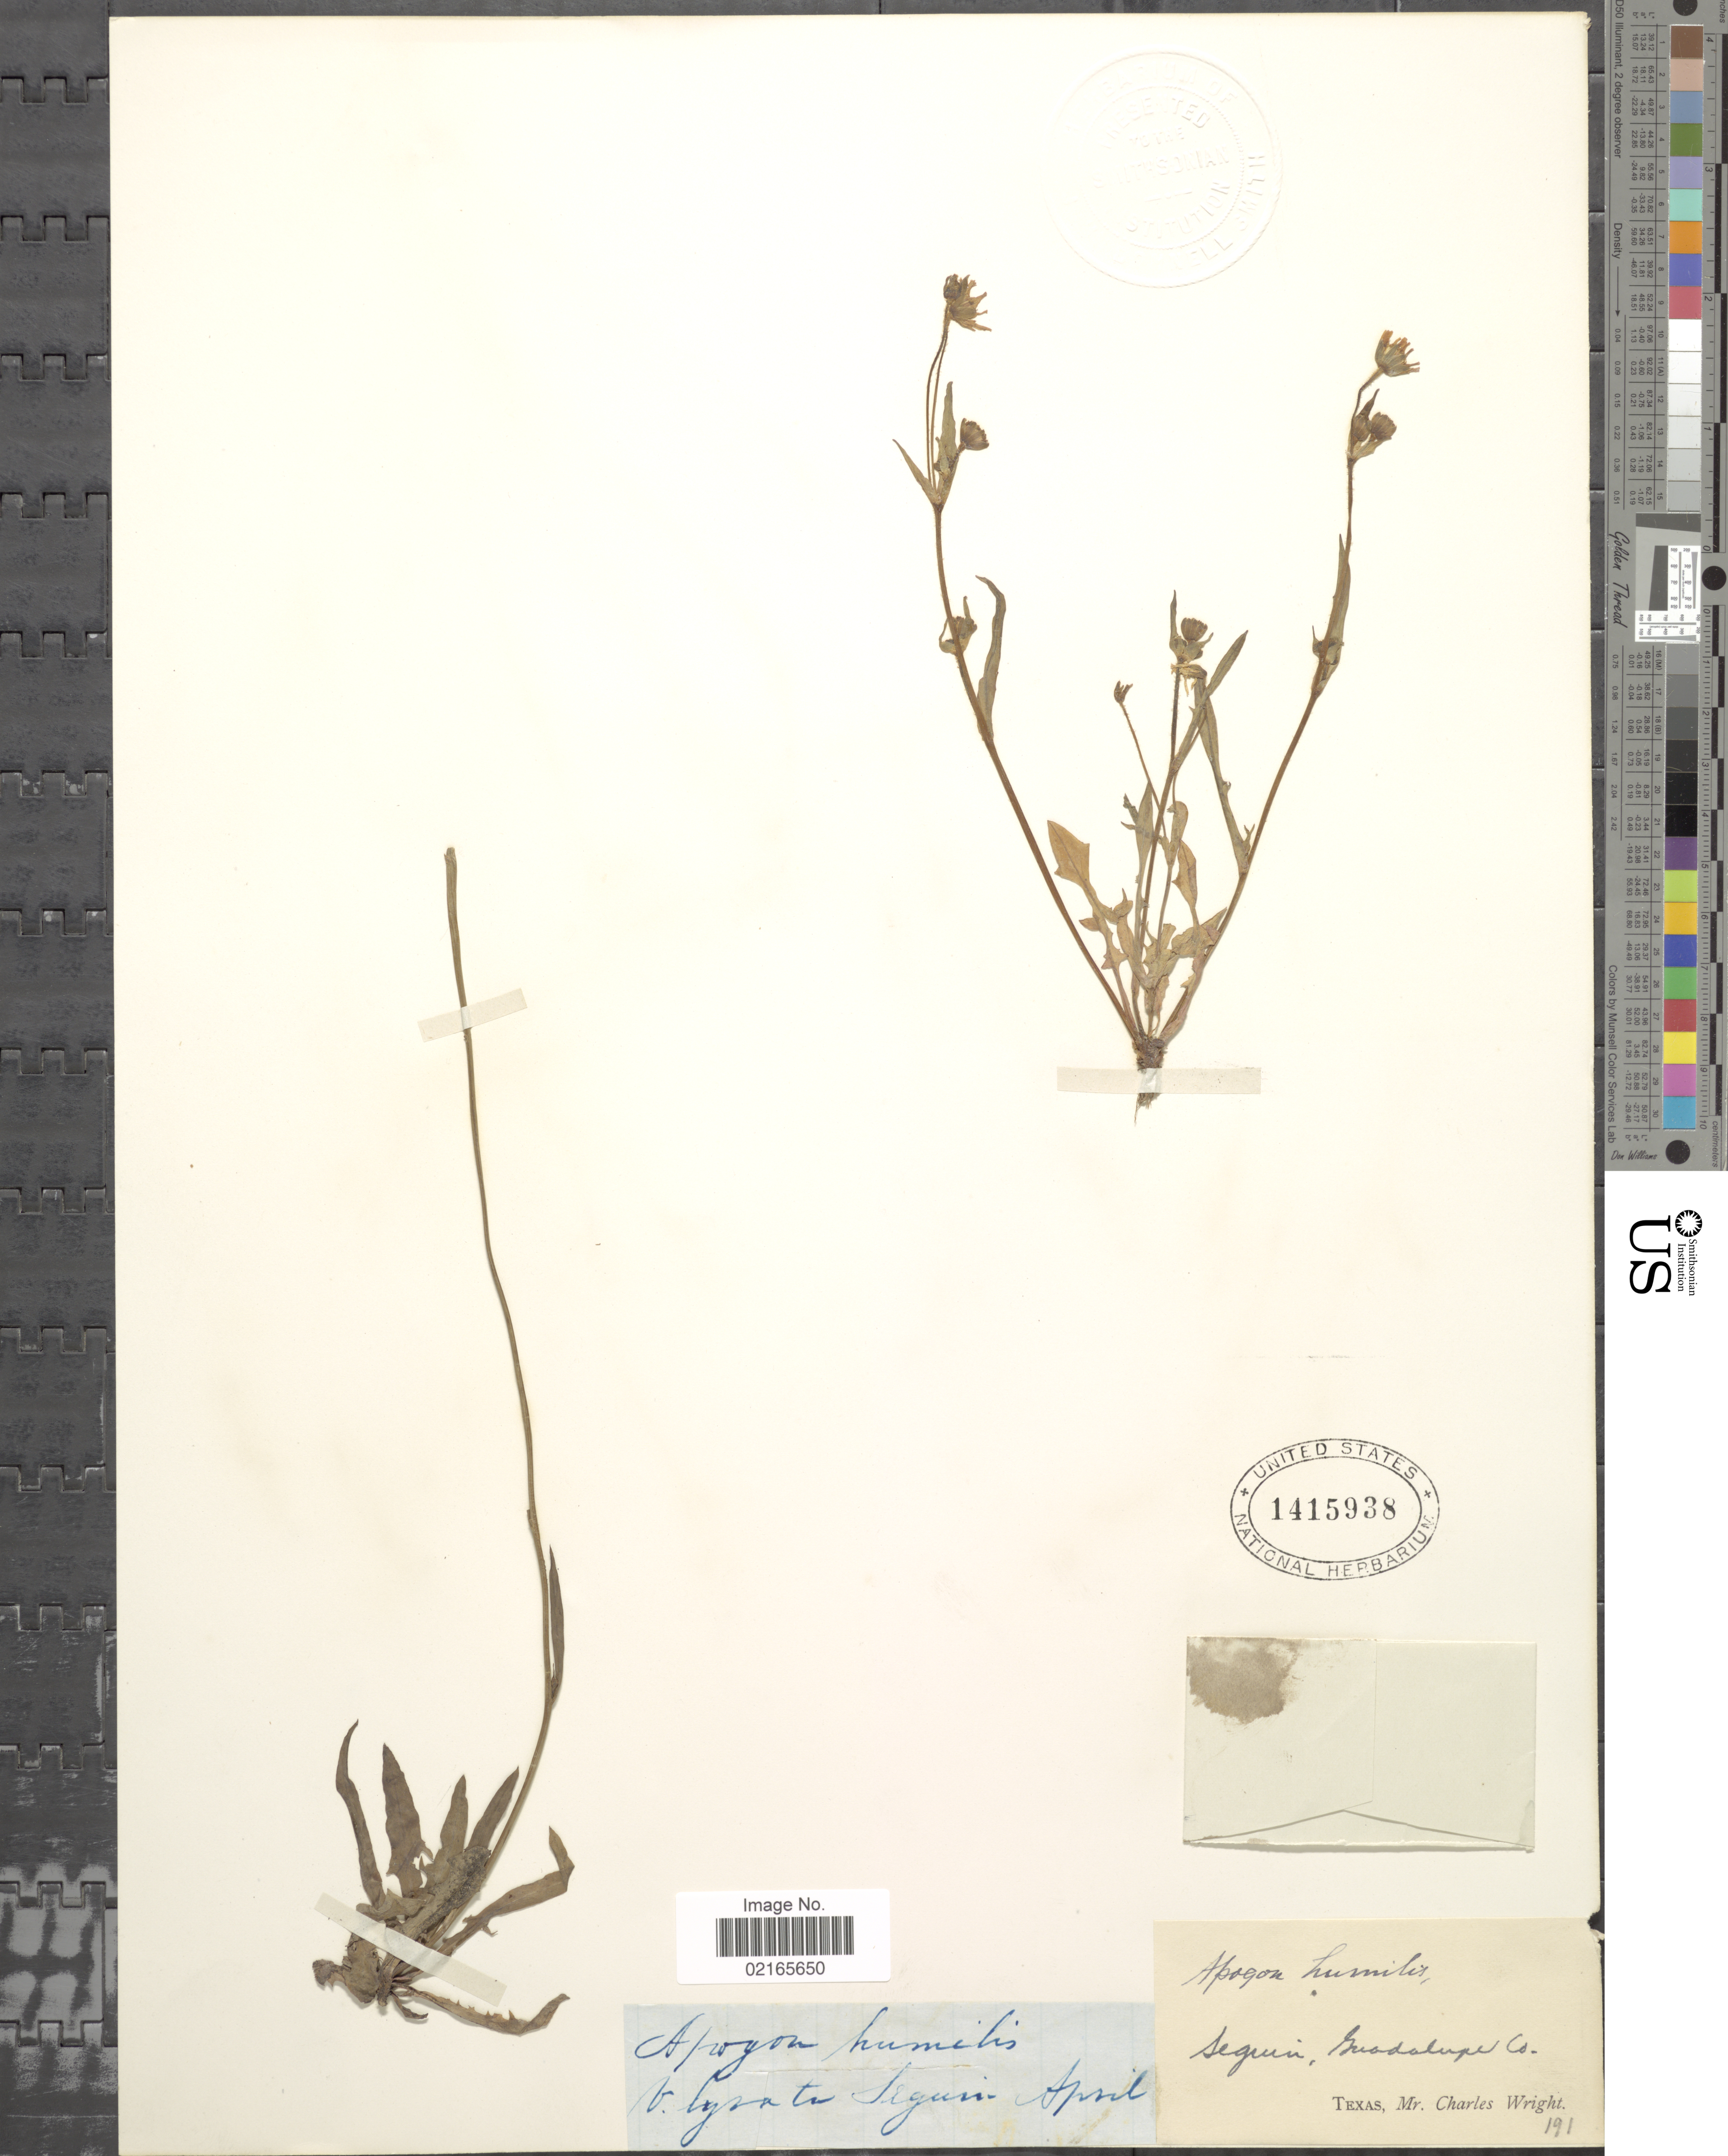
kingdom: Plantae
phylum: Tracheophyta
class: Magnoliopsida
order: Asterales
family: Asteraceae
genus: Krigia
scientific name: Krigia oppositifolia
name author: Raf.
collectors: C. Wright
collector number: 191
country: United States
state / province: Texas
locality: Seguin. Guadalupe Co.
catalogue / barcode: US 1415938